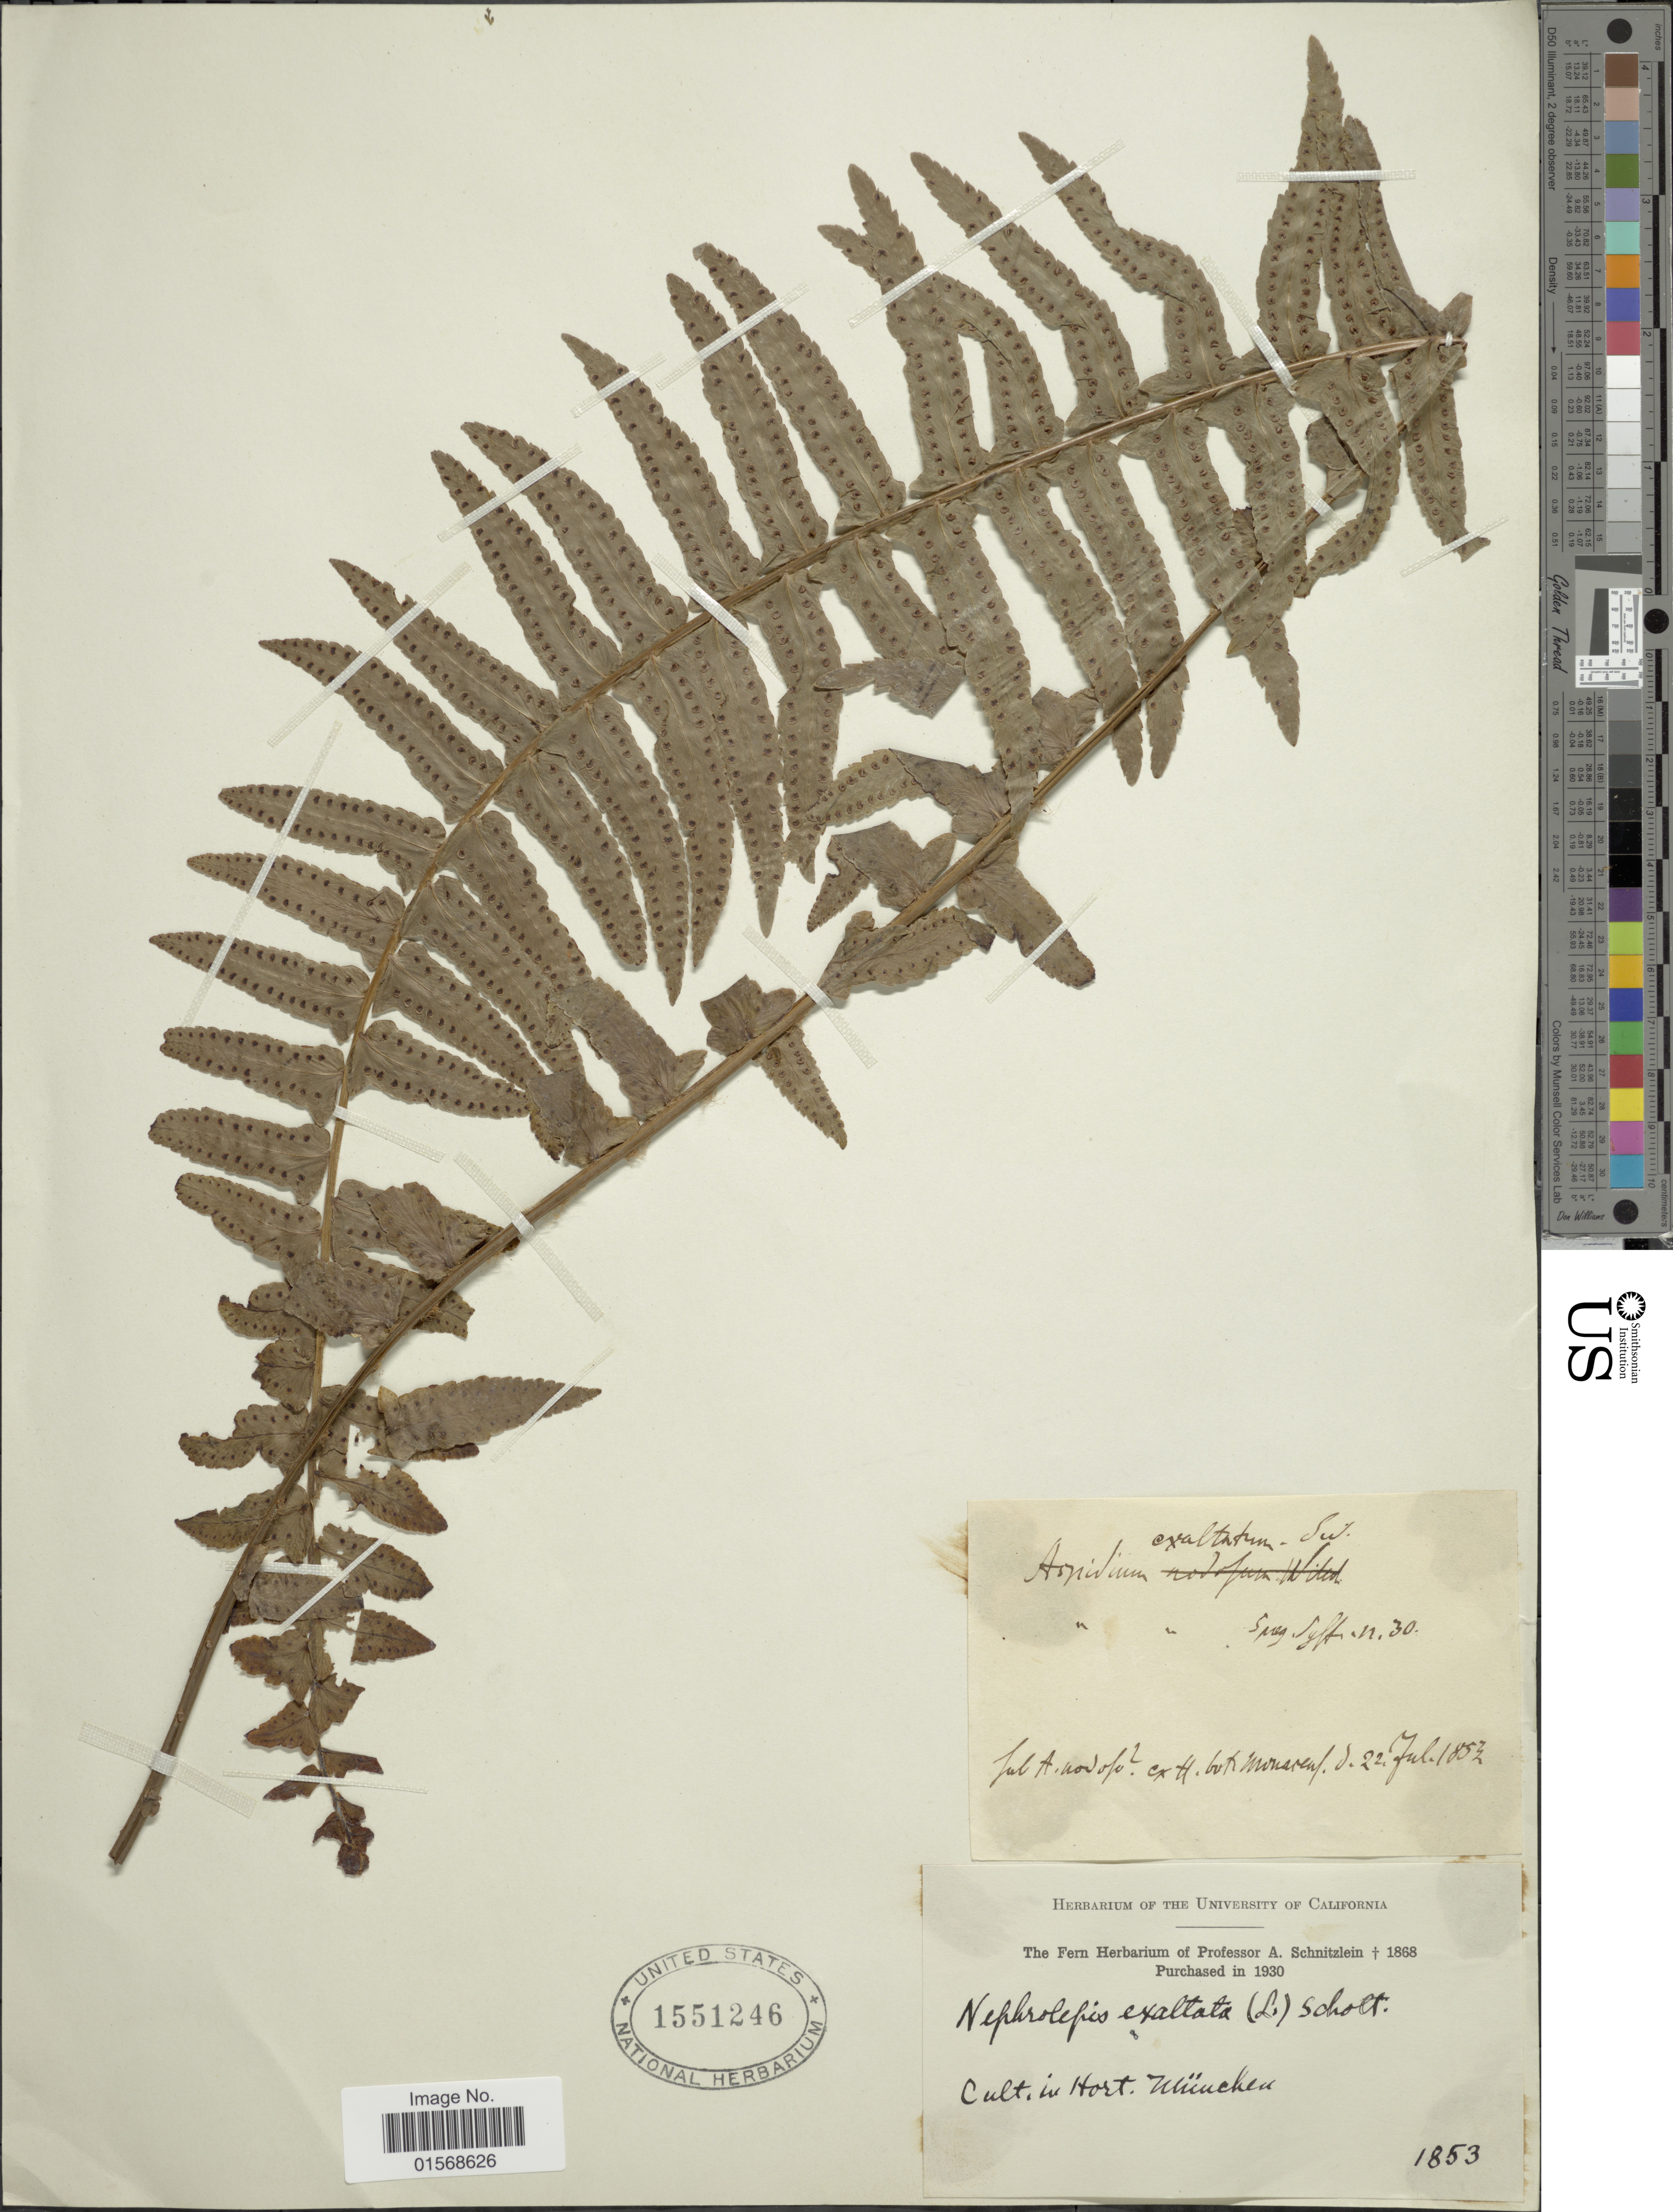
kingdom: Plantae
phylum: Tracheophyta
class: Polypodiopsida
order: Polypodiales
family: Nephrolepidaceae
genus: Nephrolepis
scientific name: Nephrolepis exaltata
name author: (L.) Schott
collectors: ex herb. Univ. of California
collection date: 1853-07-22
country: United States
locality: In Hort. Munchen.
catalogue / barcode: US 1551246